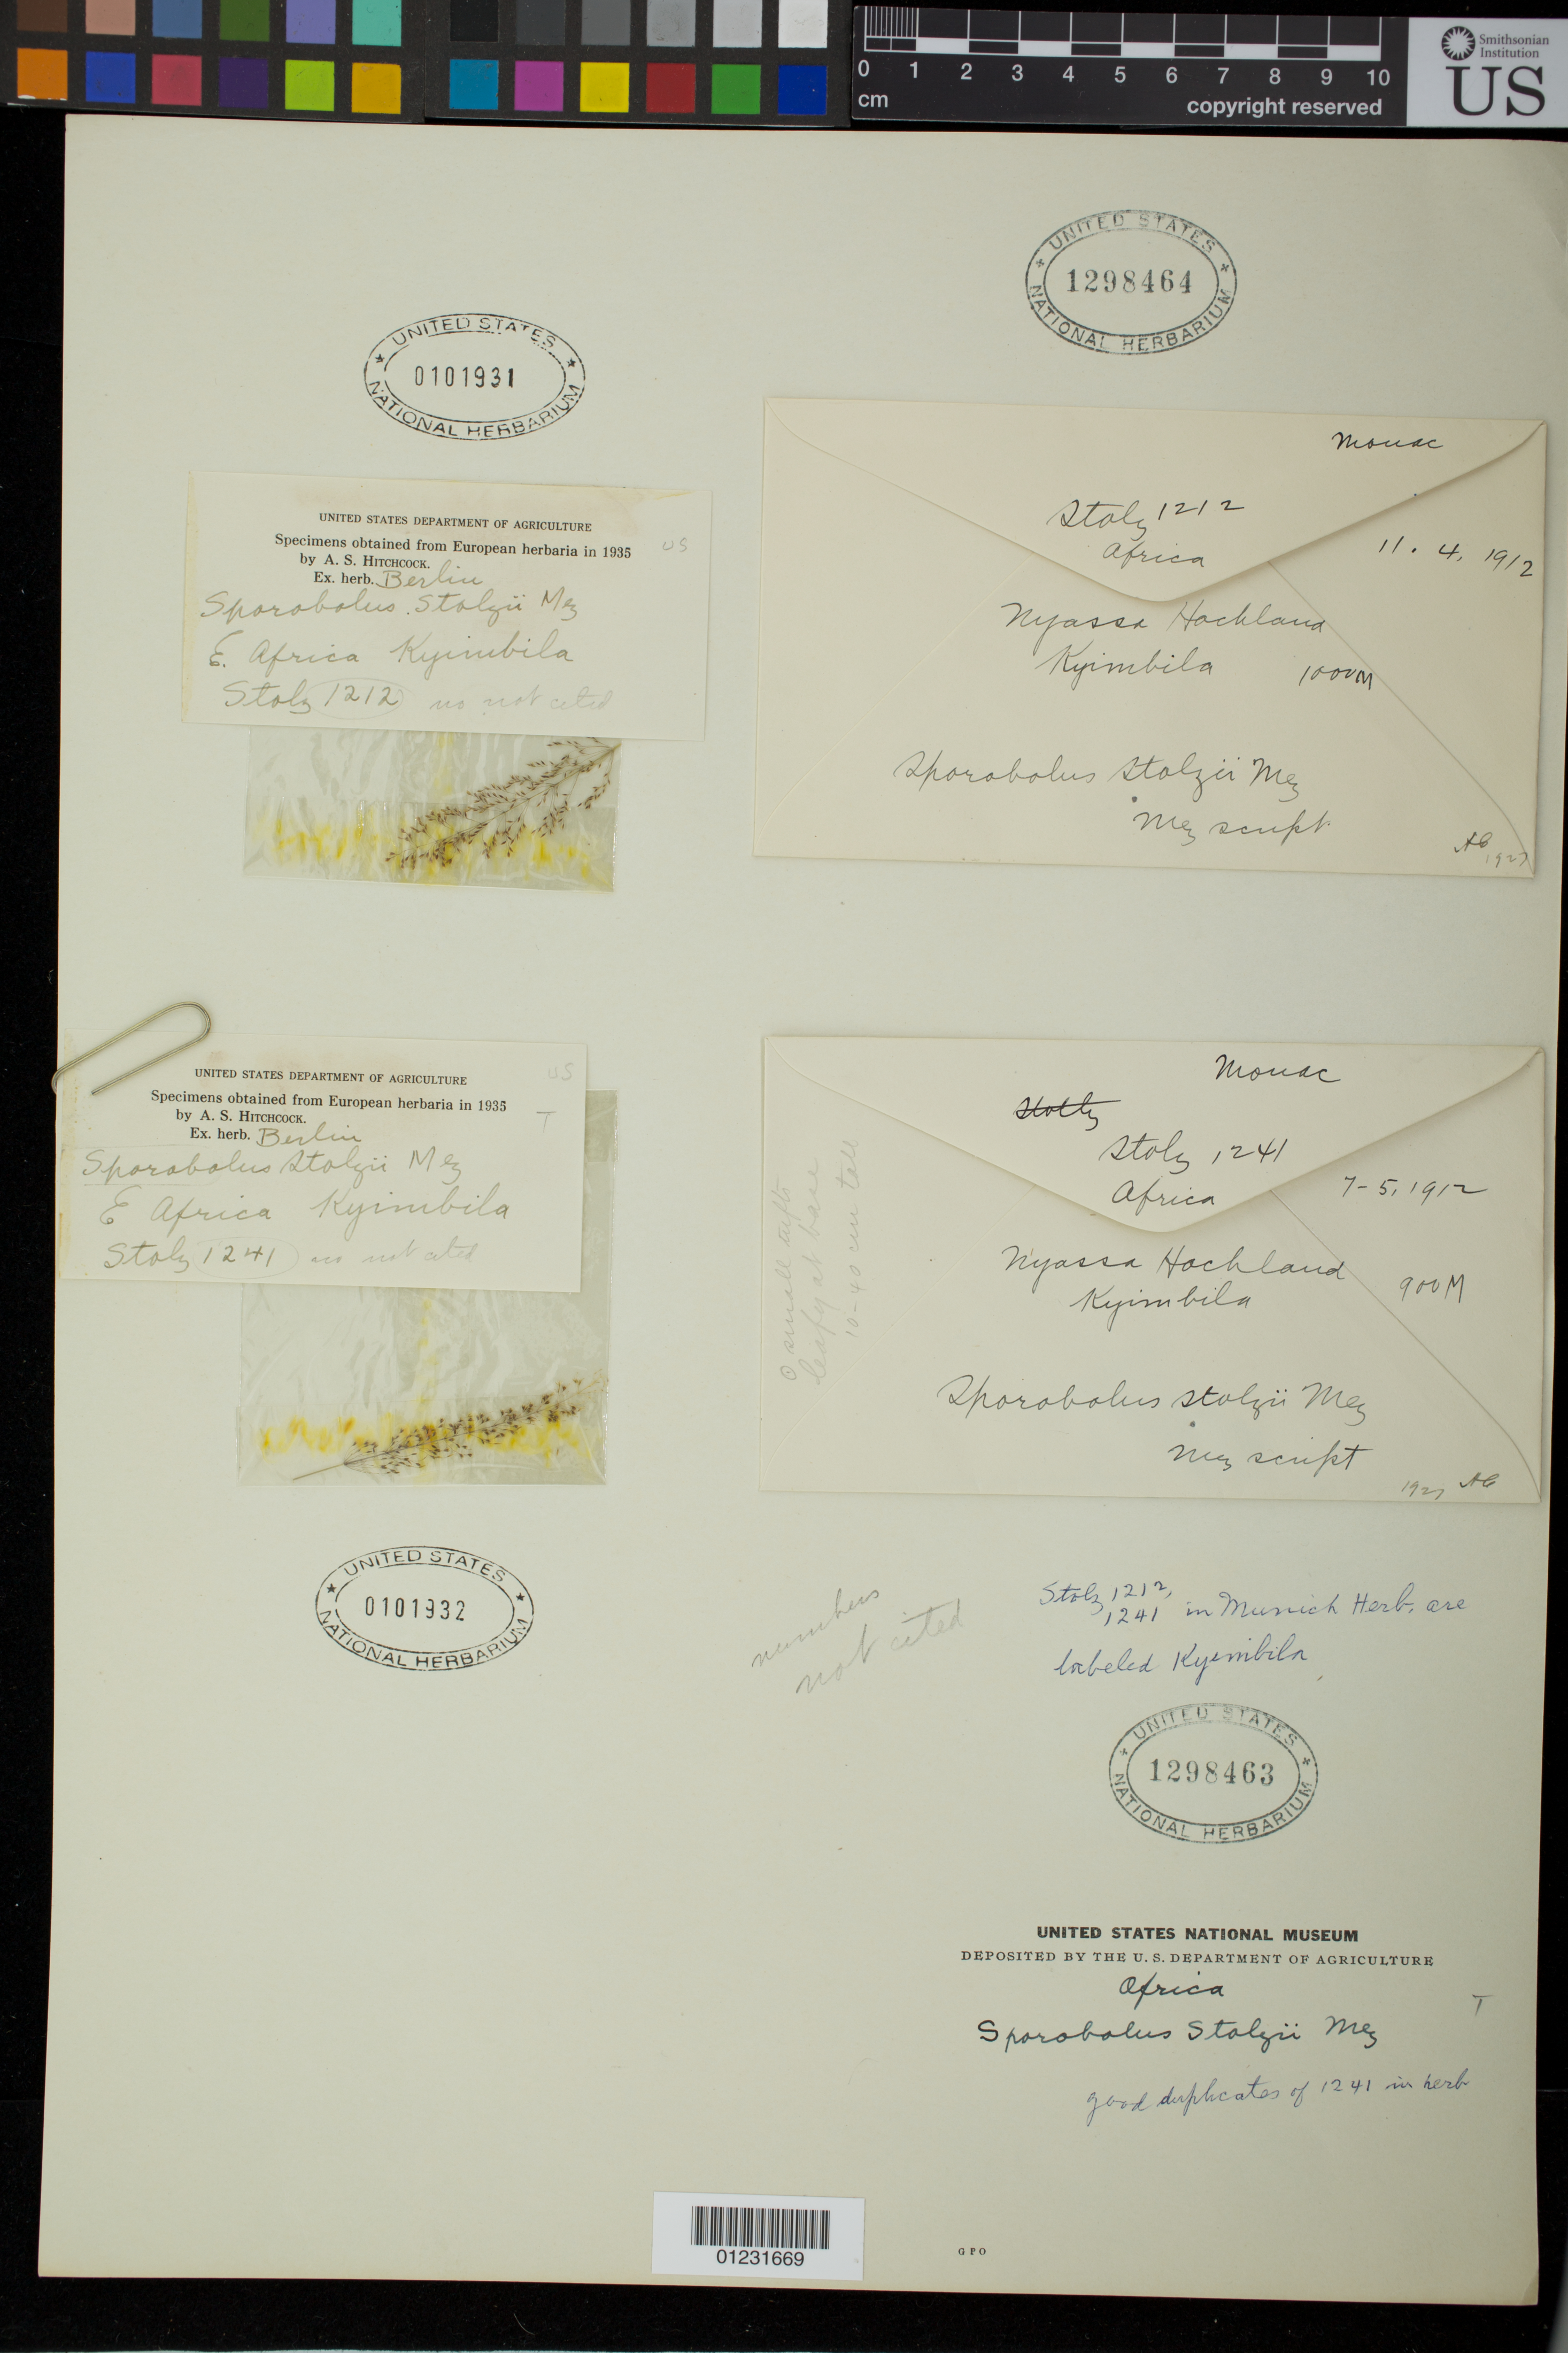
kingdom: Plantae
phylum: Tracheophyta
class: Liliopsida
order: Poales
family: Poaceae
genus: Sporobolus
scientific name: Sporobolus stolzii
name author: Mez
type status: Syntype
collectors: A. Stolz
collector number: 1212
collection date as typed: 11 Apr 1912 or 4 Nov 1912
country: Tanzania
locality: Nyssa Hochland, Kyimbila.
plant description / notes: Fragmentary material of type specimen.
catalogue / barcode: US 1298464